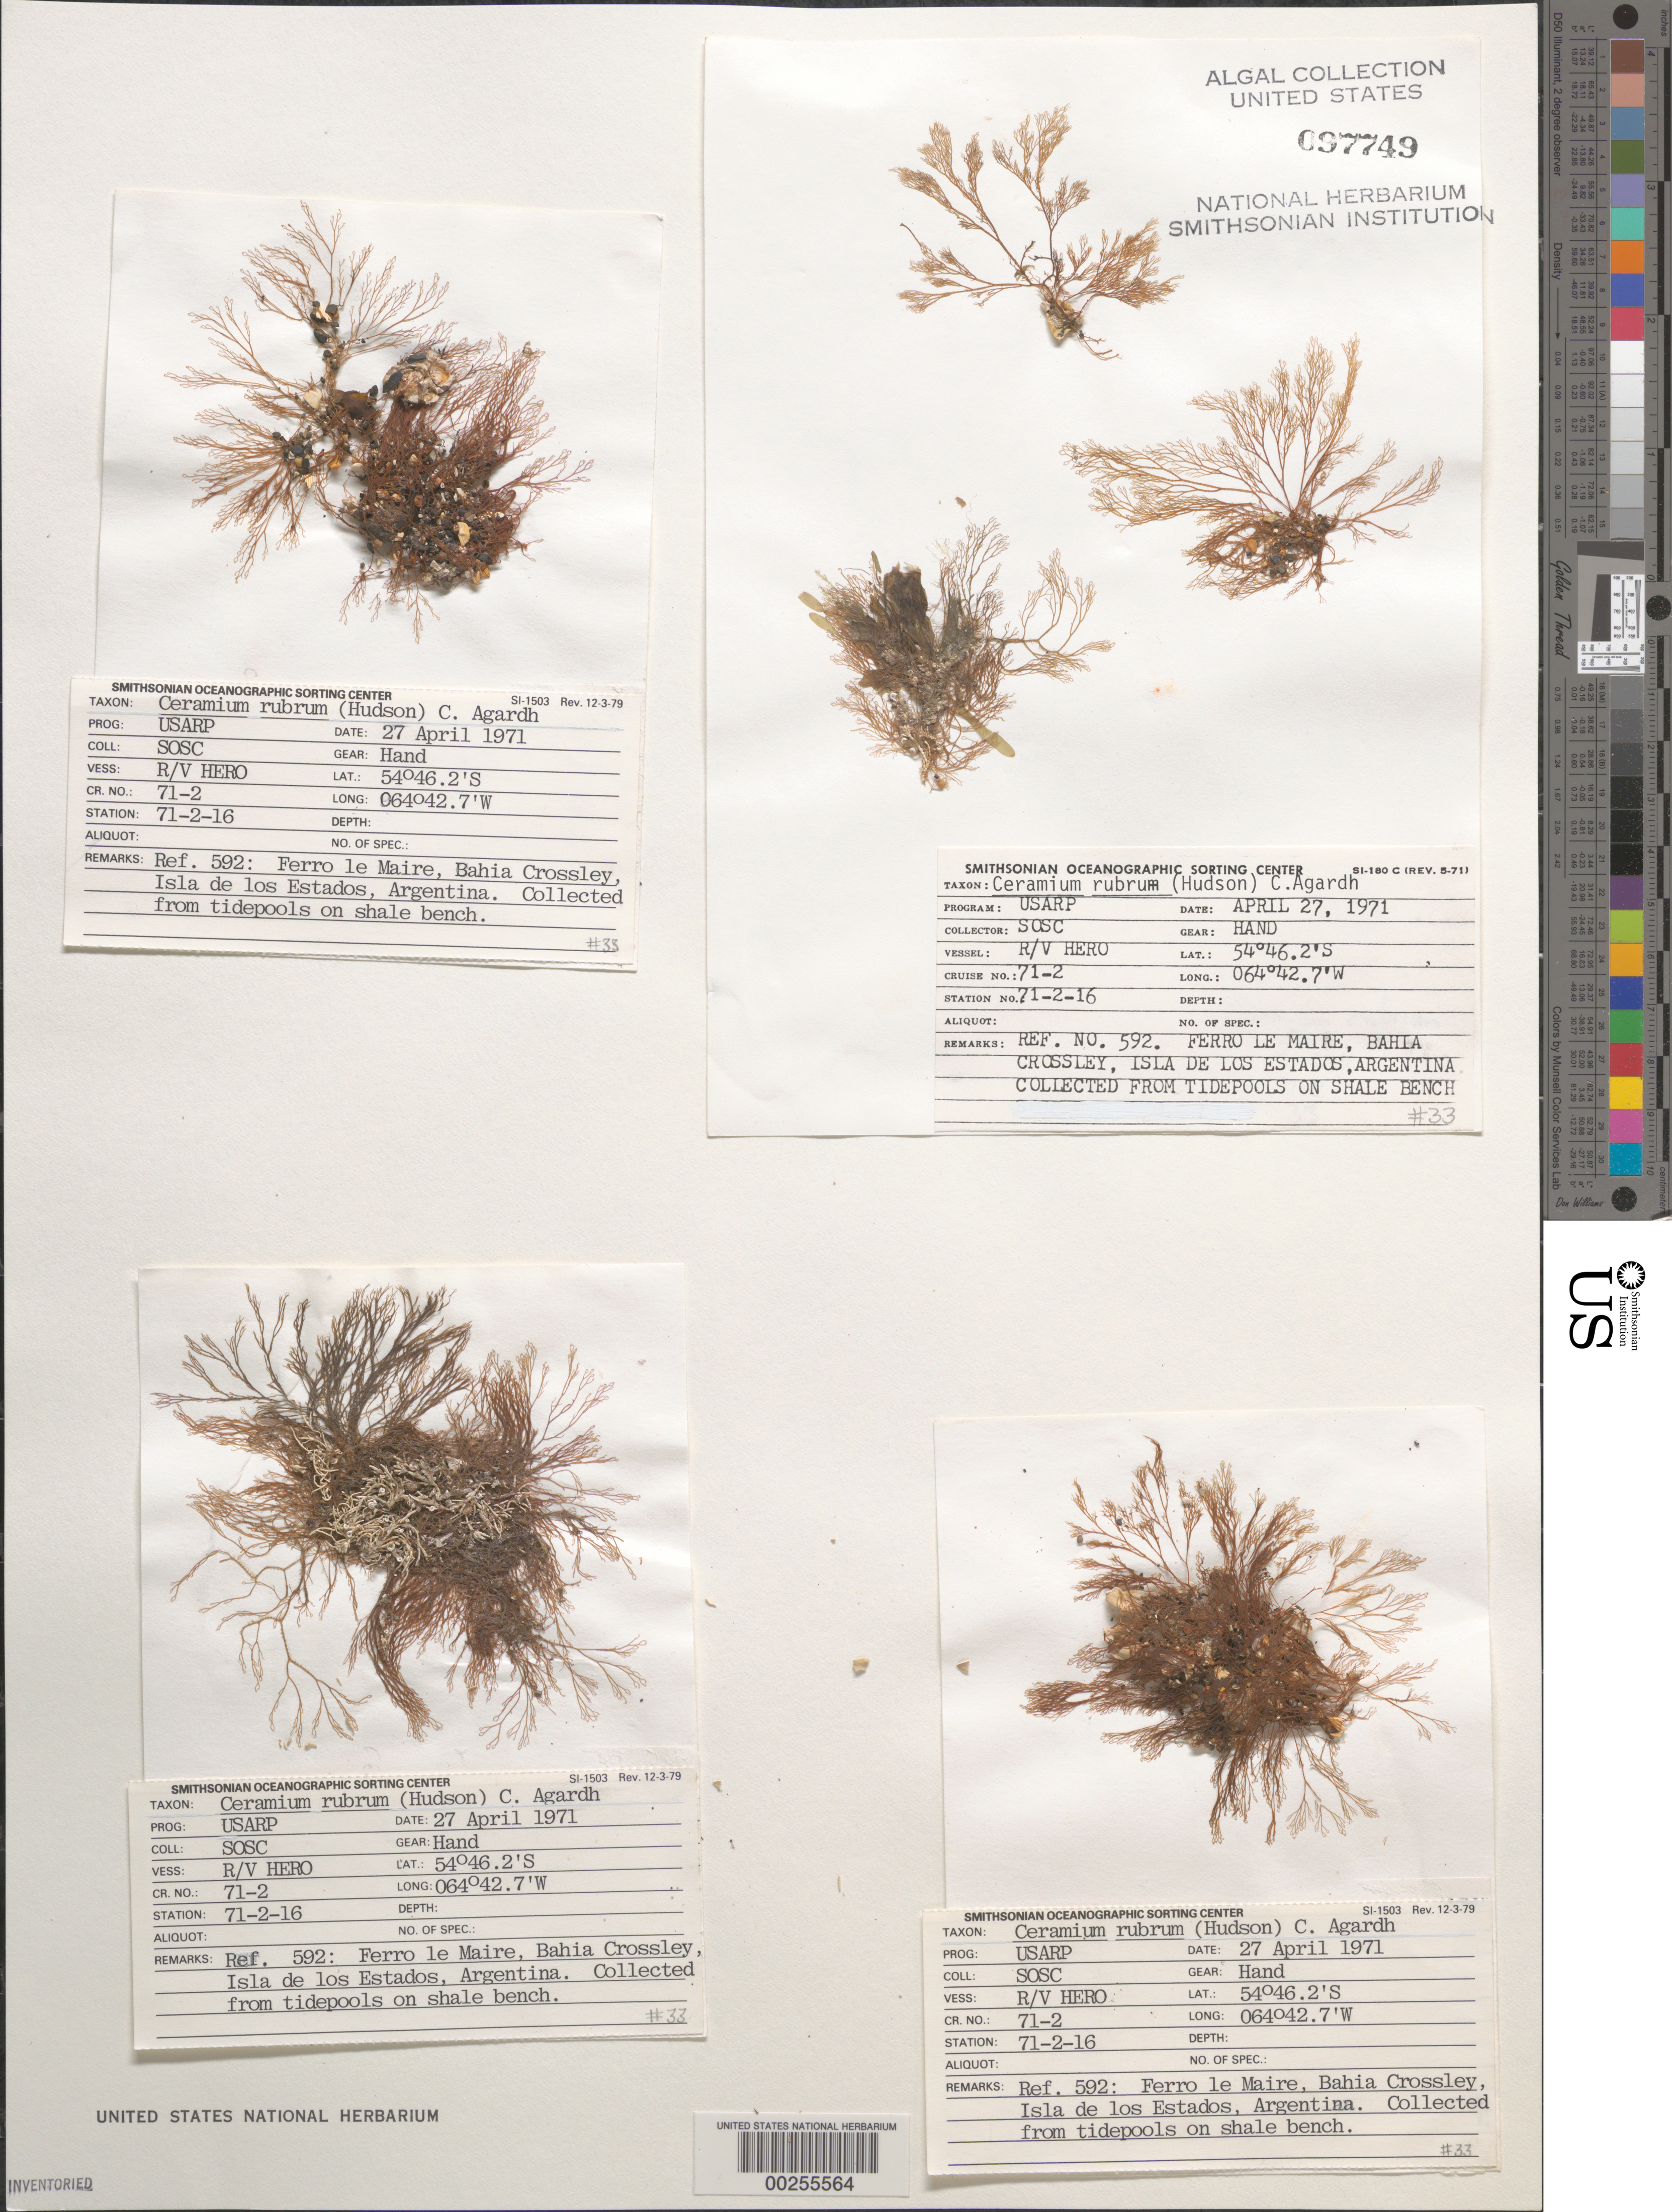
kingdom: Plantae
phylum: Rhodophyta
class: Florideophyceae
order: Ceramiales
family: Ceramiaceae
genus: Ceramium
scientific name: Ceramium rubrum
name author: C. Agardh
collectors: SOSC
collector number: Station 71-2-16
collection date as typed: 27 Apr 1971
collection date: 1971-04-27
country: Argentina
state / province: Tierra del Fuego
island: Isla de los Estados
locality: Ferro le Maire, Bahia Crossley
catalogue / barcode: US 97749